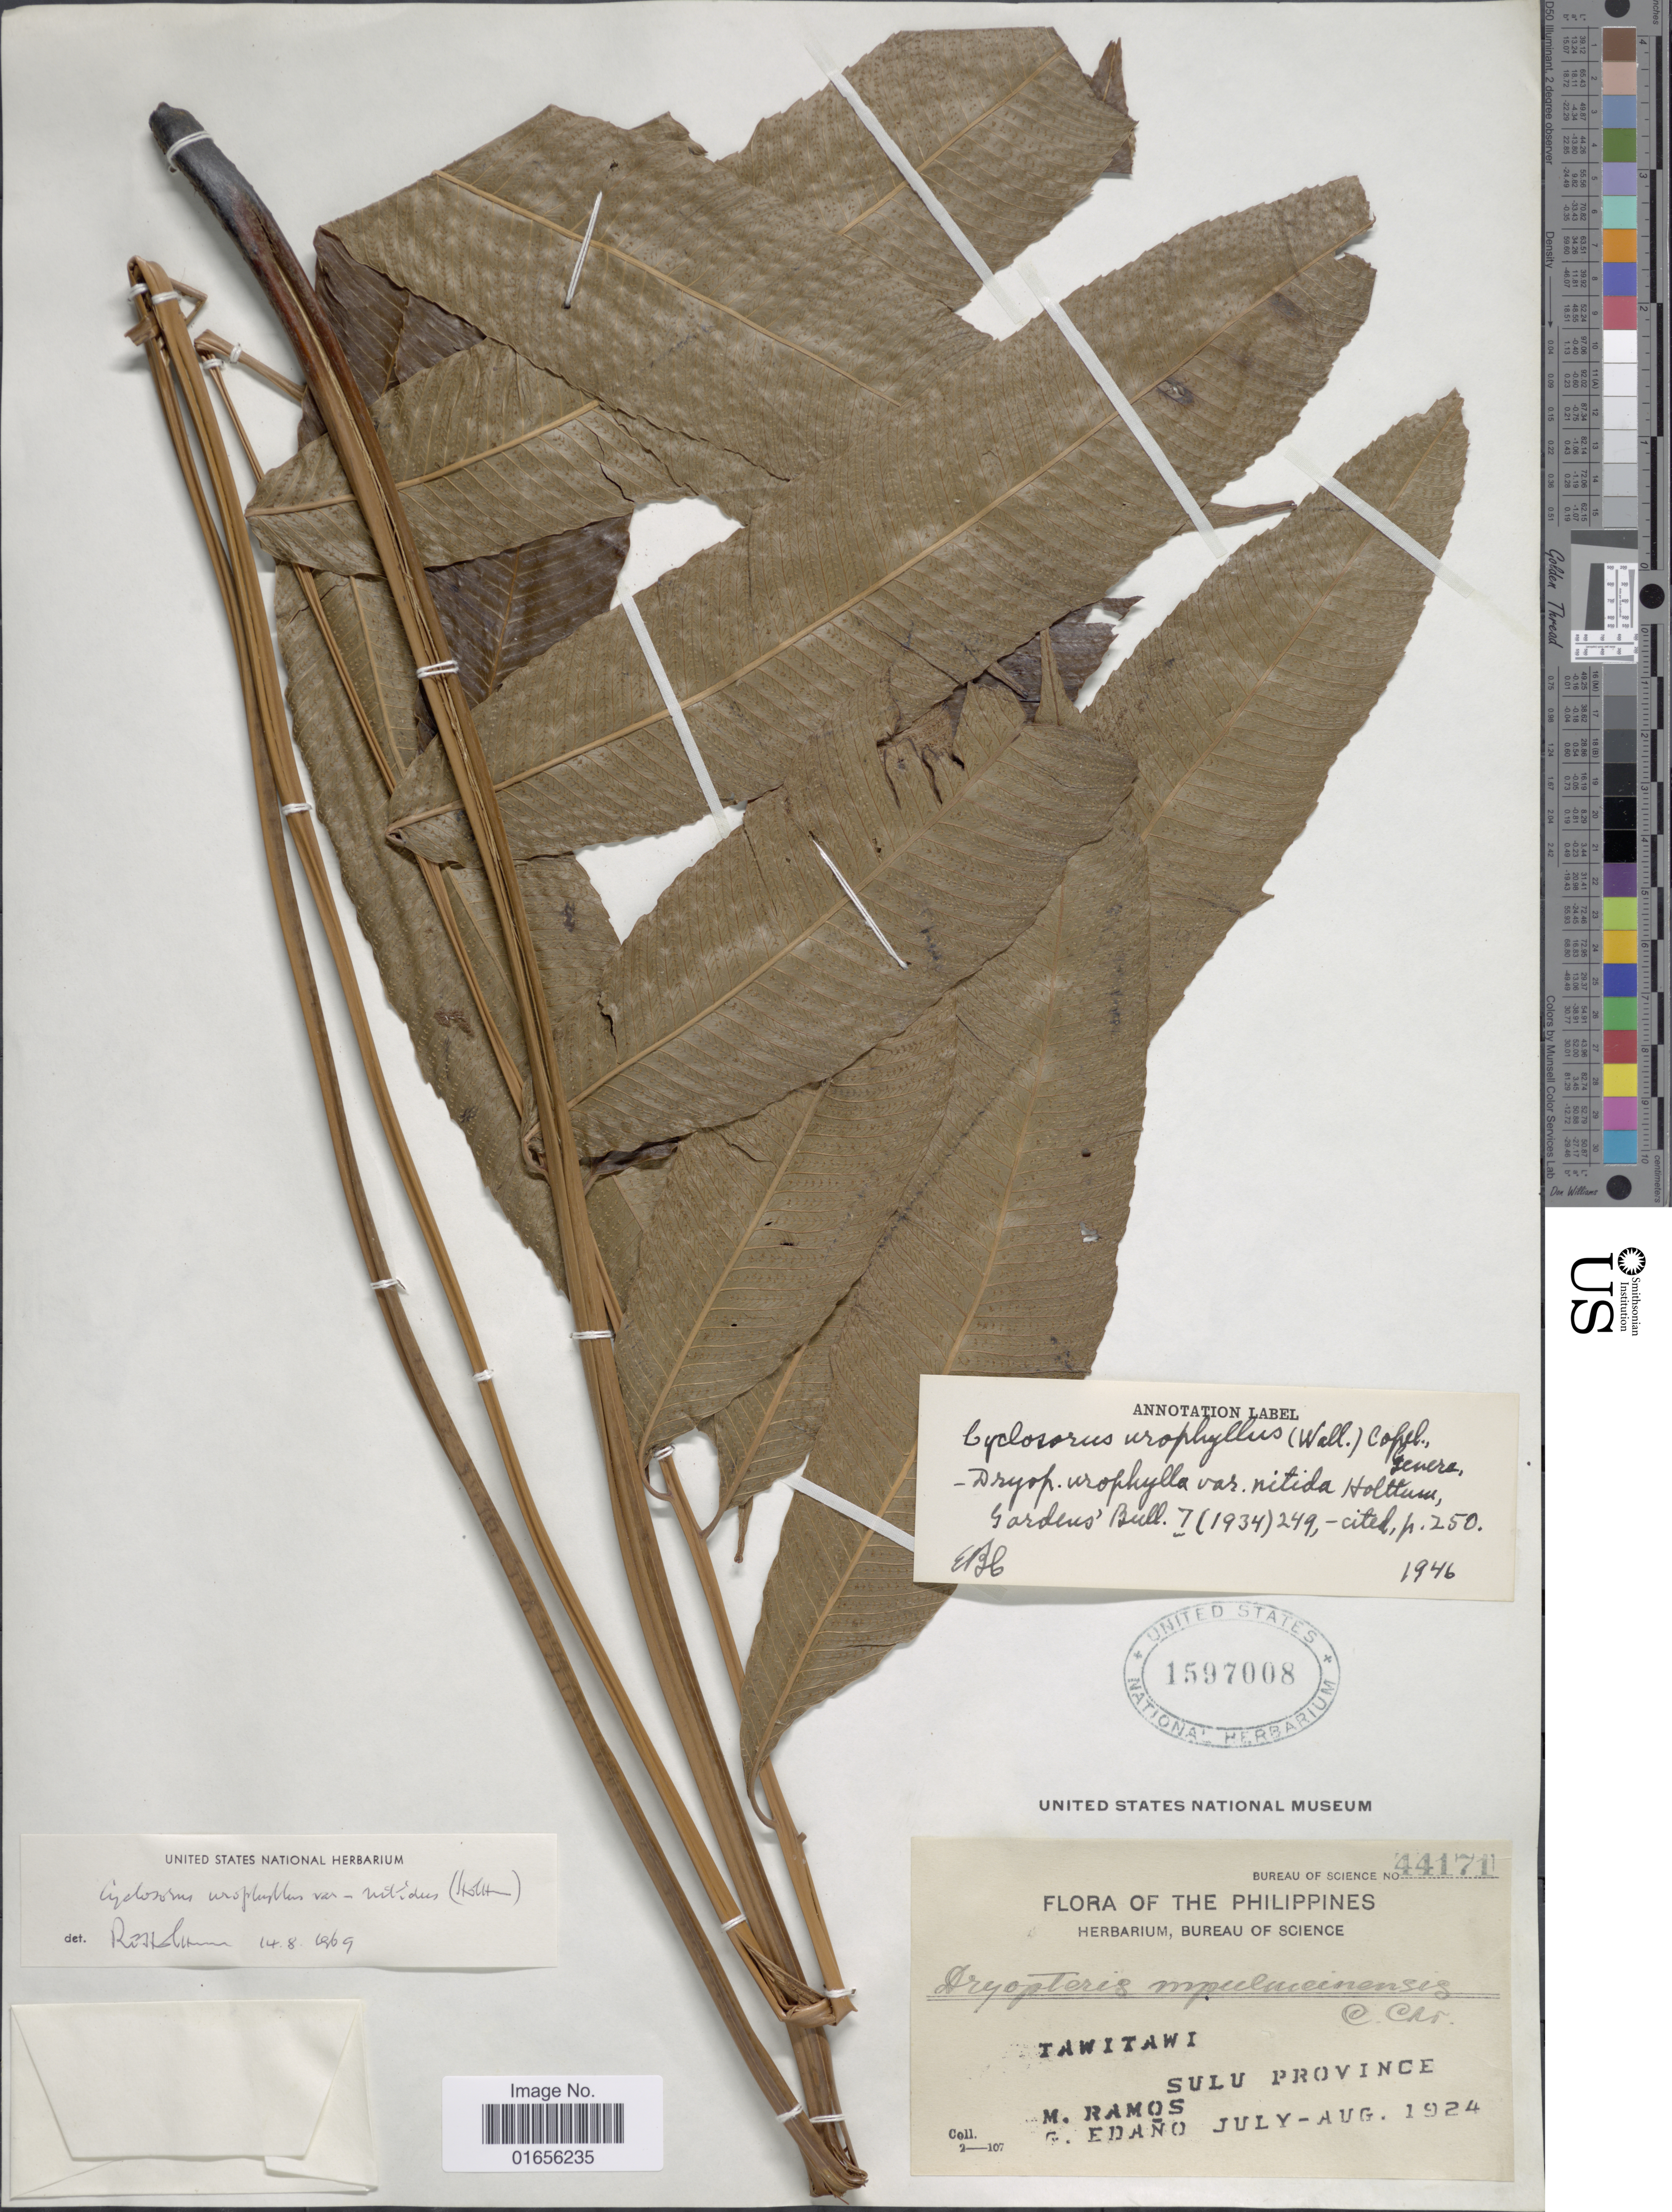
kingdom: Plantae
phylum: Tracheophyta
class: Polypodiopsida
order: Polypodiales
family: Thelypteridaceae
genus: Pronephrium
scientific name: Pronephrium nitidum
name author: Holttum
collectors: M. Ramos & G. Edaño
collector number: Bureau of Science 44171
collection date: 1924-07/1924-08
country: Philippines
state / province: Muslim Mindanao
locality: The Philippines, Tawitawi, Sulu Province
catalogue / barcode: US 1597008